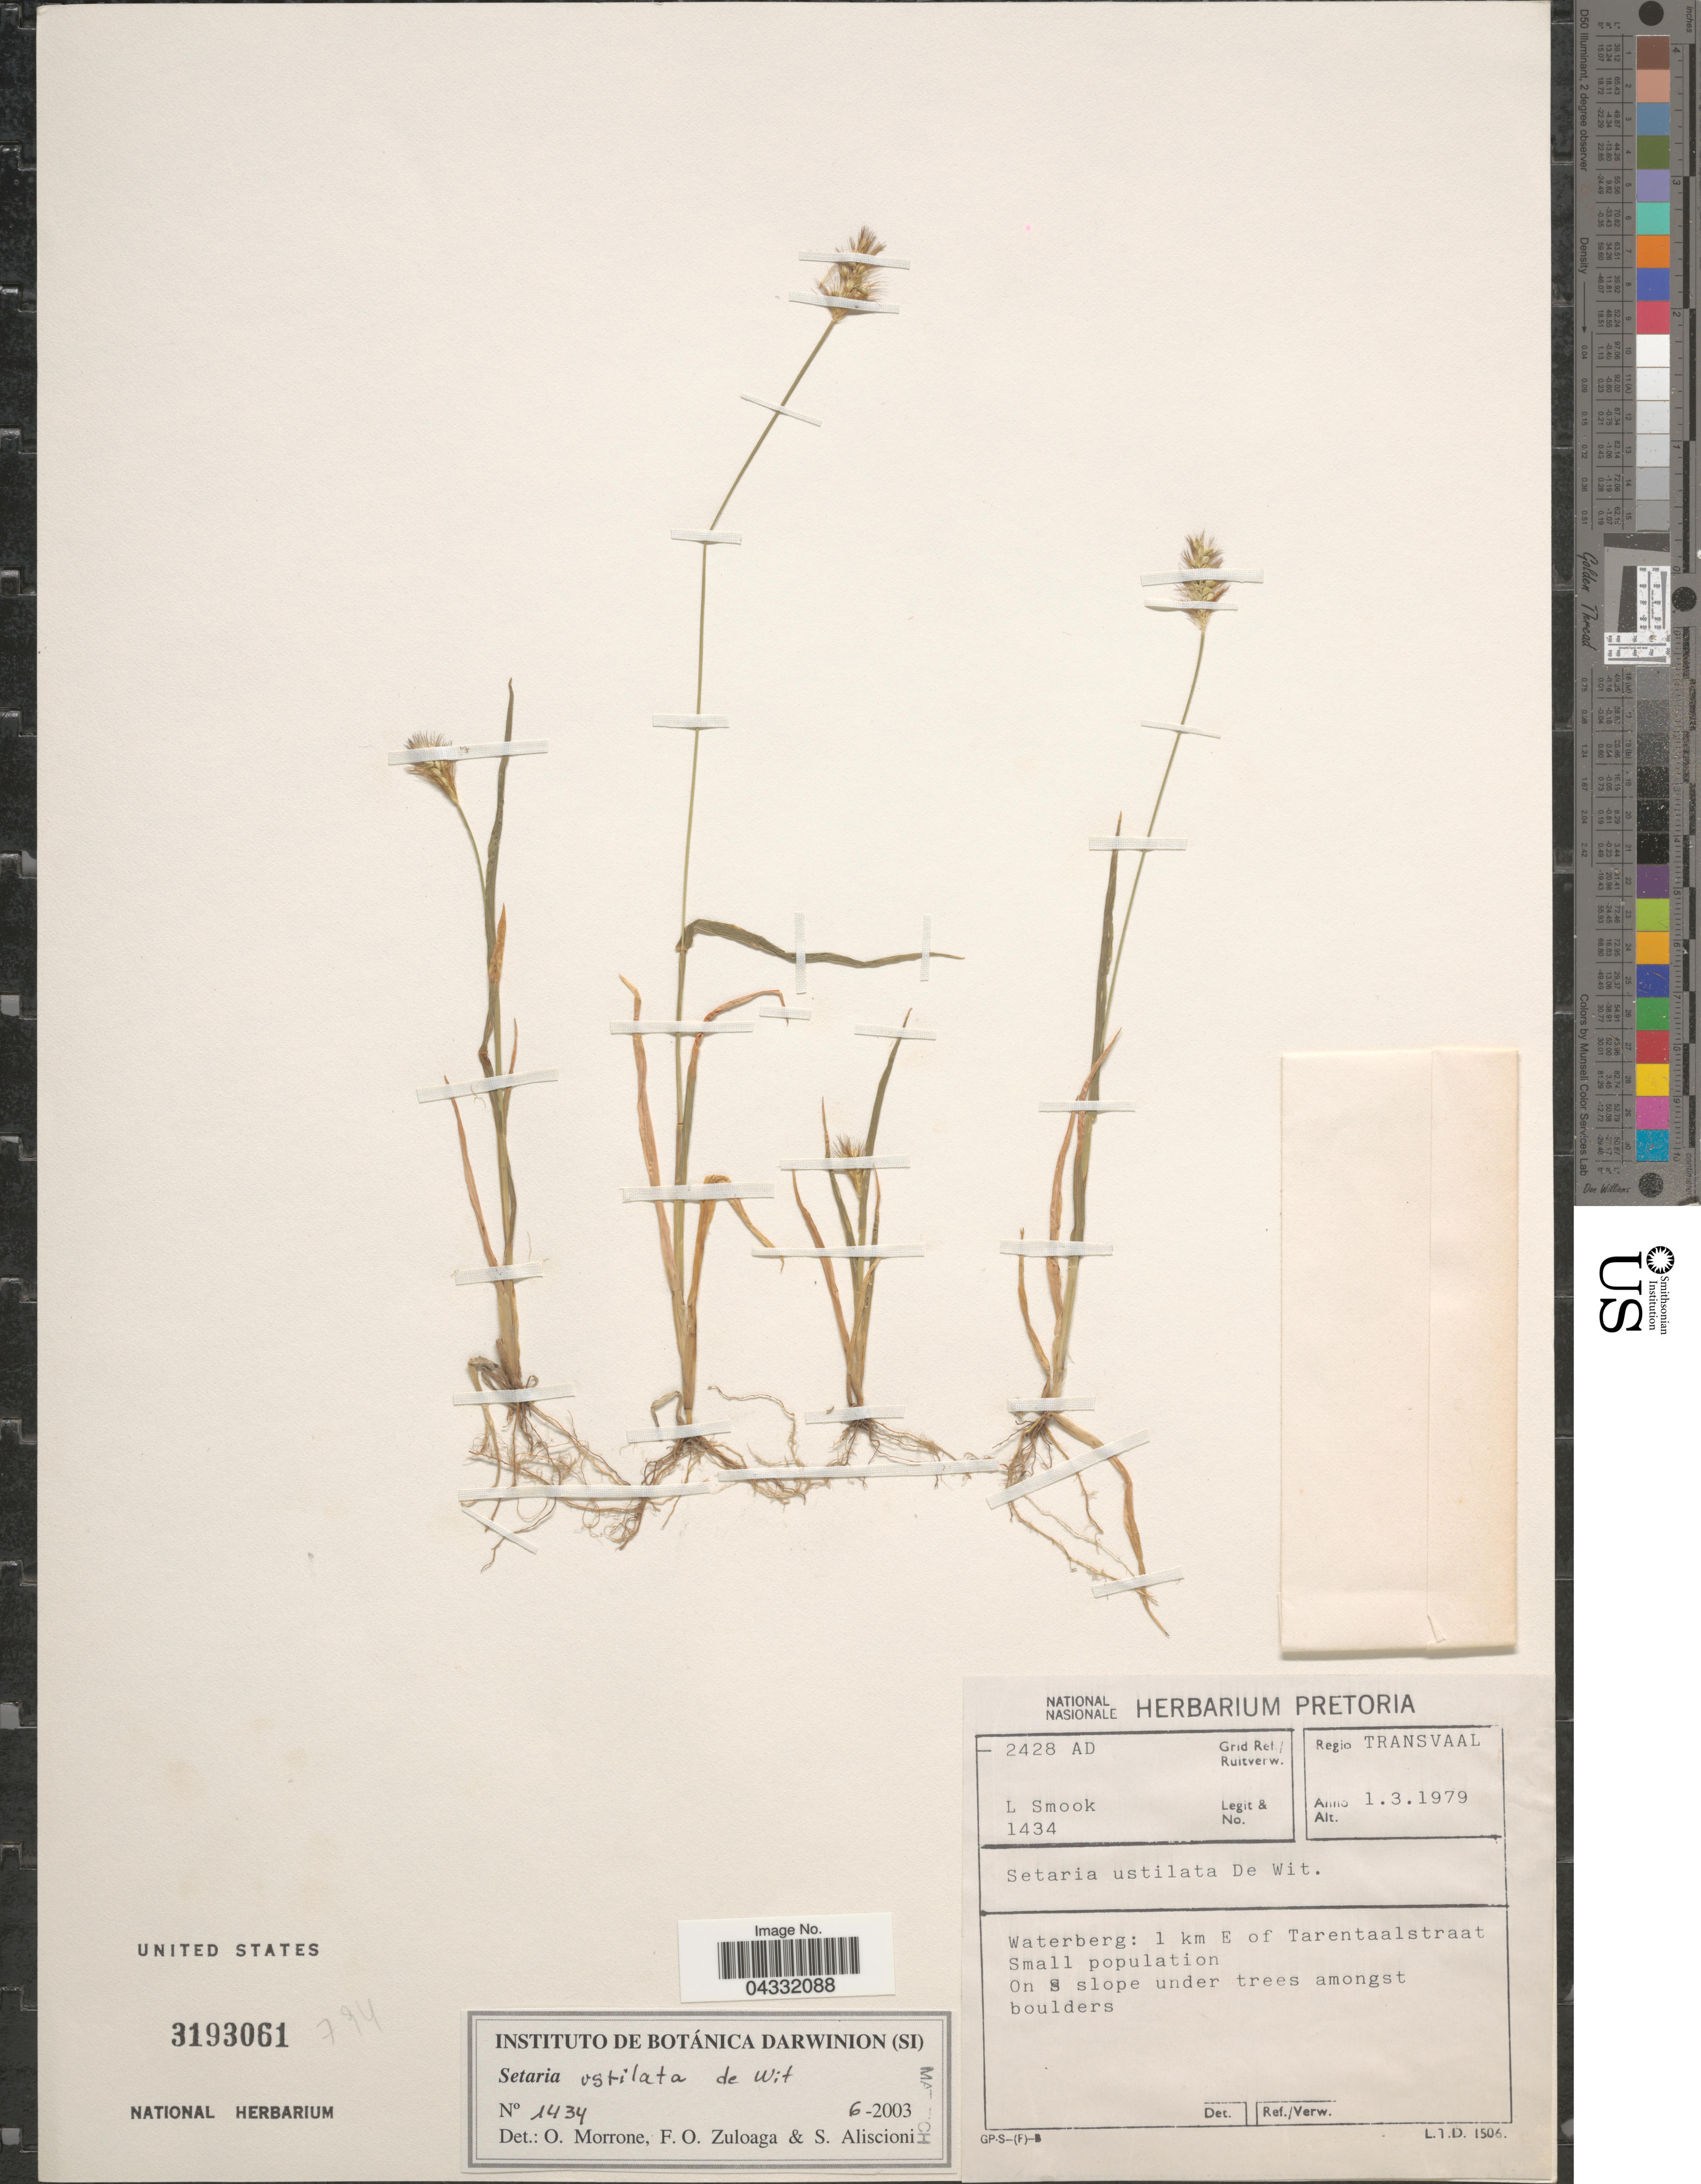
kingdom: Plantae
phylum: Tracheophyta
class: Liliopsida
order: Poales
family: Poaceae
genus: Setaria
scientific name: Setaria ustilata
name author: de Wit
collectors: L. Smook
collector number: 1434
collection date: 1979-03-01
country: South Africa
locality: Grid Ref./Ruitverw. 2428 AD. Regio Transvaal. Waterberg: 1 km E of Tarentaalstraat. On S slope under trees amongst boulders.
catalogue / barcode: US 3193061